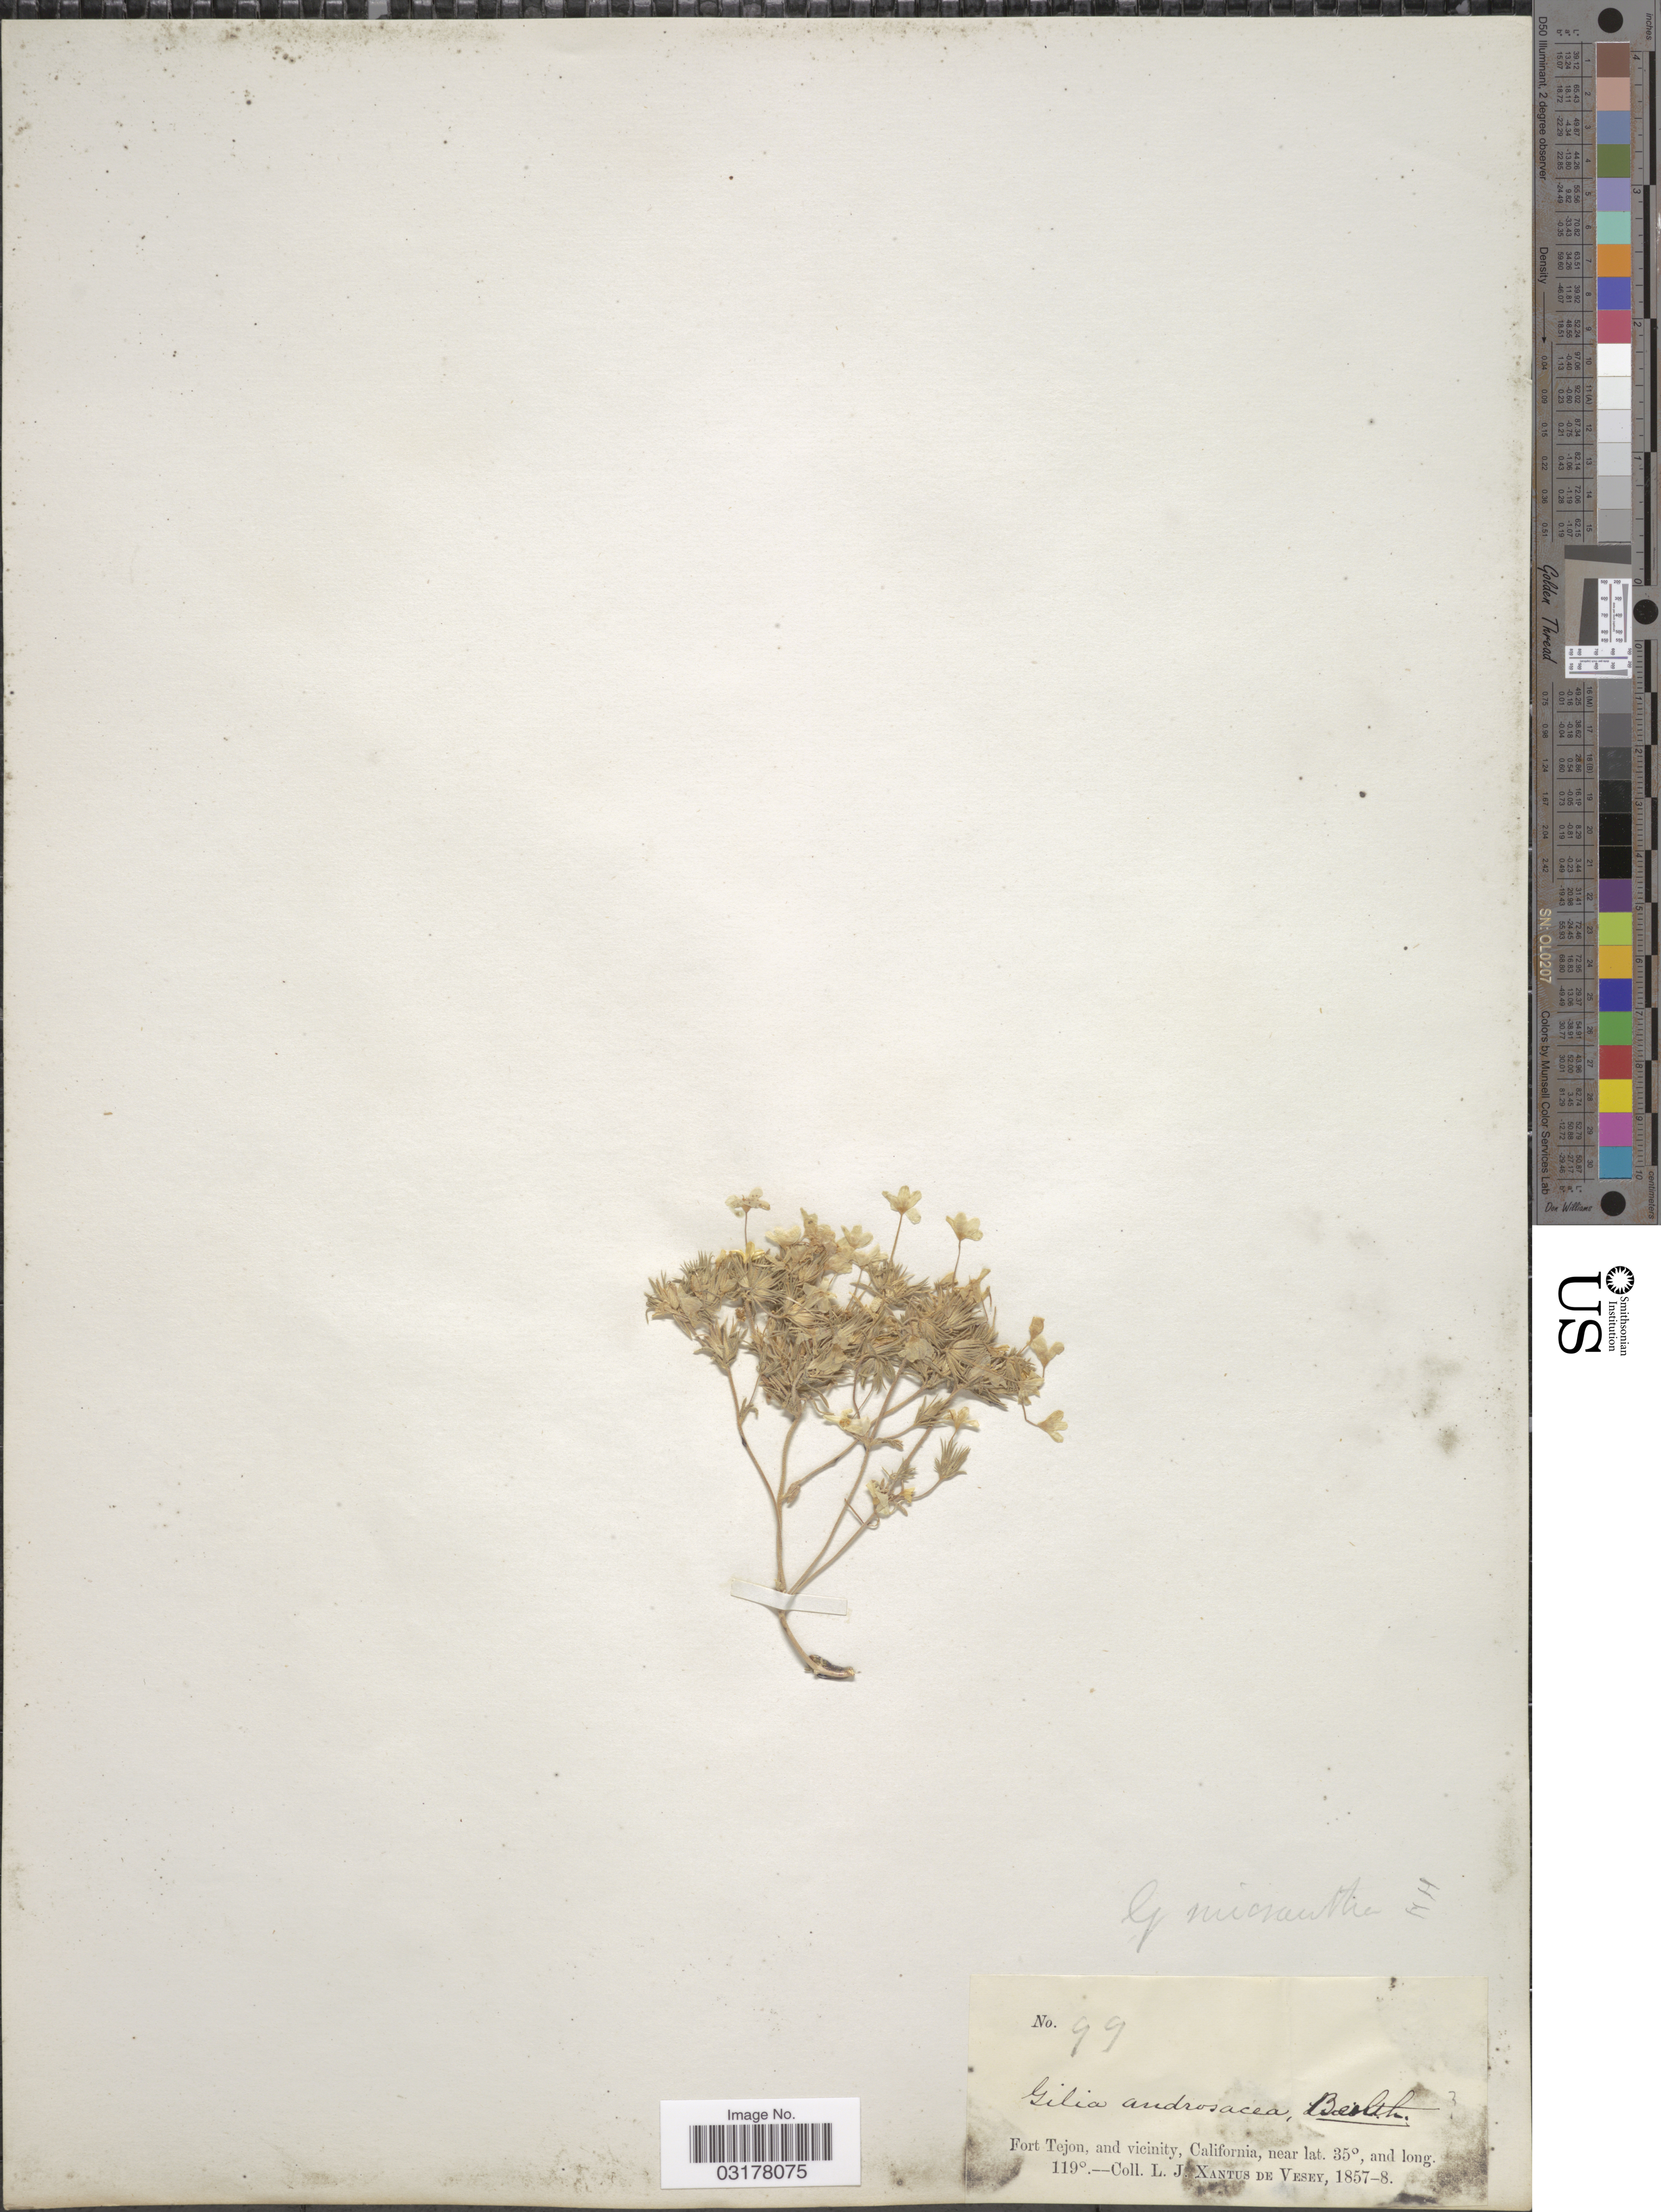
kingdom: Plantae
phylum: Tracheophyta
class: Magnoliopsida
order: Ericales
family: Polemoniaceae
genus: Leptosiphon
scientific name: Leptosiphon parviflorus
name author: Benth.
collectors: L. Xantus de Vesey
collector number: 99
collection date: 1857/1858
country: United States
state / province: California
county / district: Kern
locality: Fort Tejon, and vicinity, California.